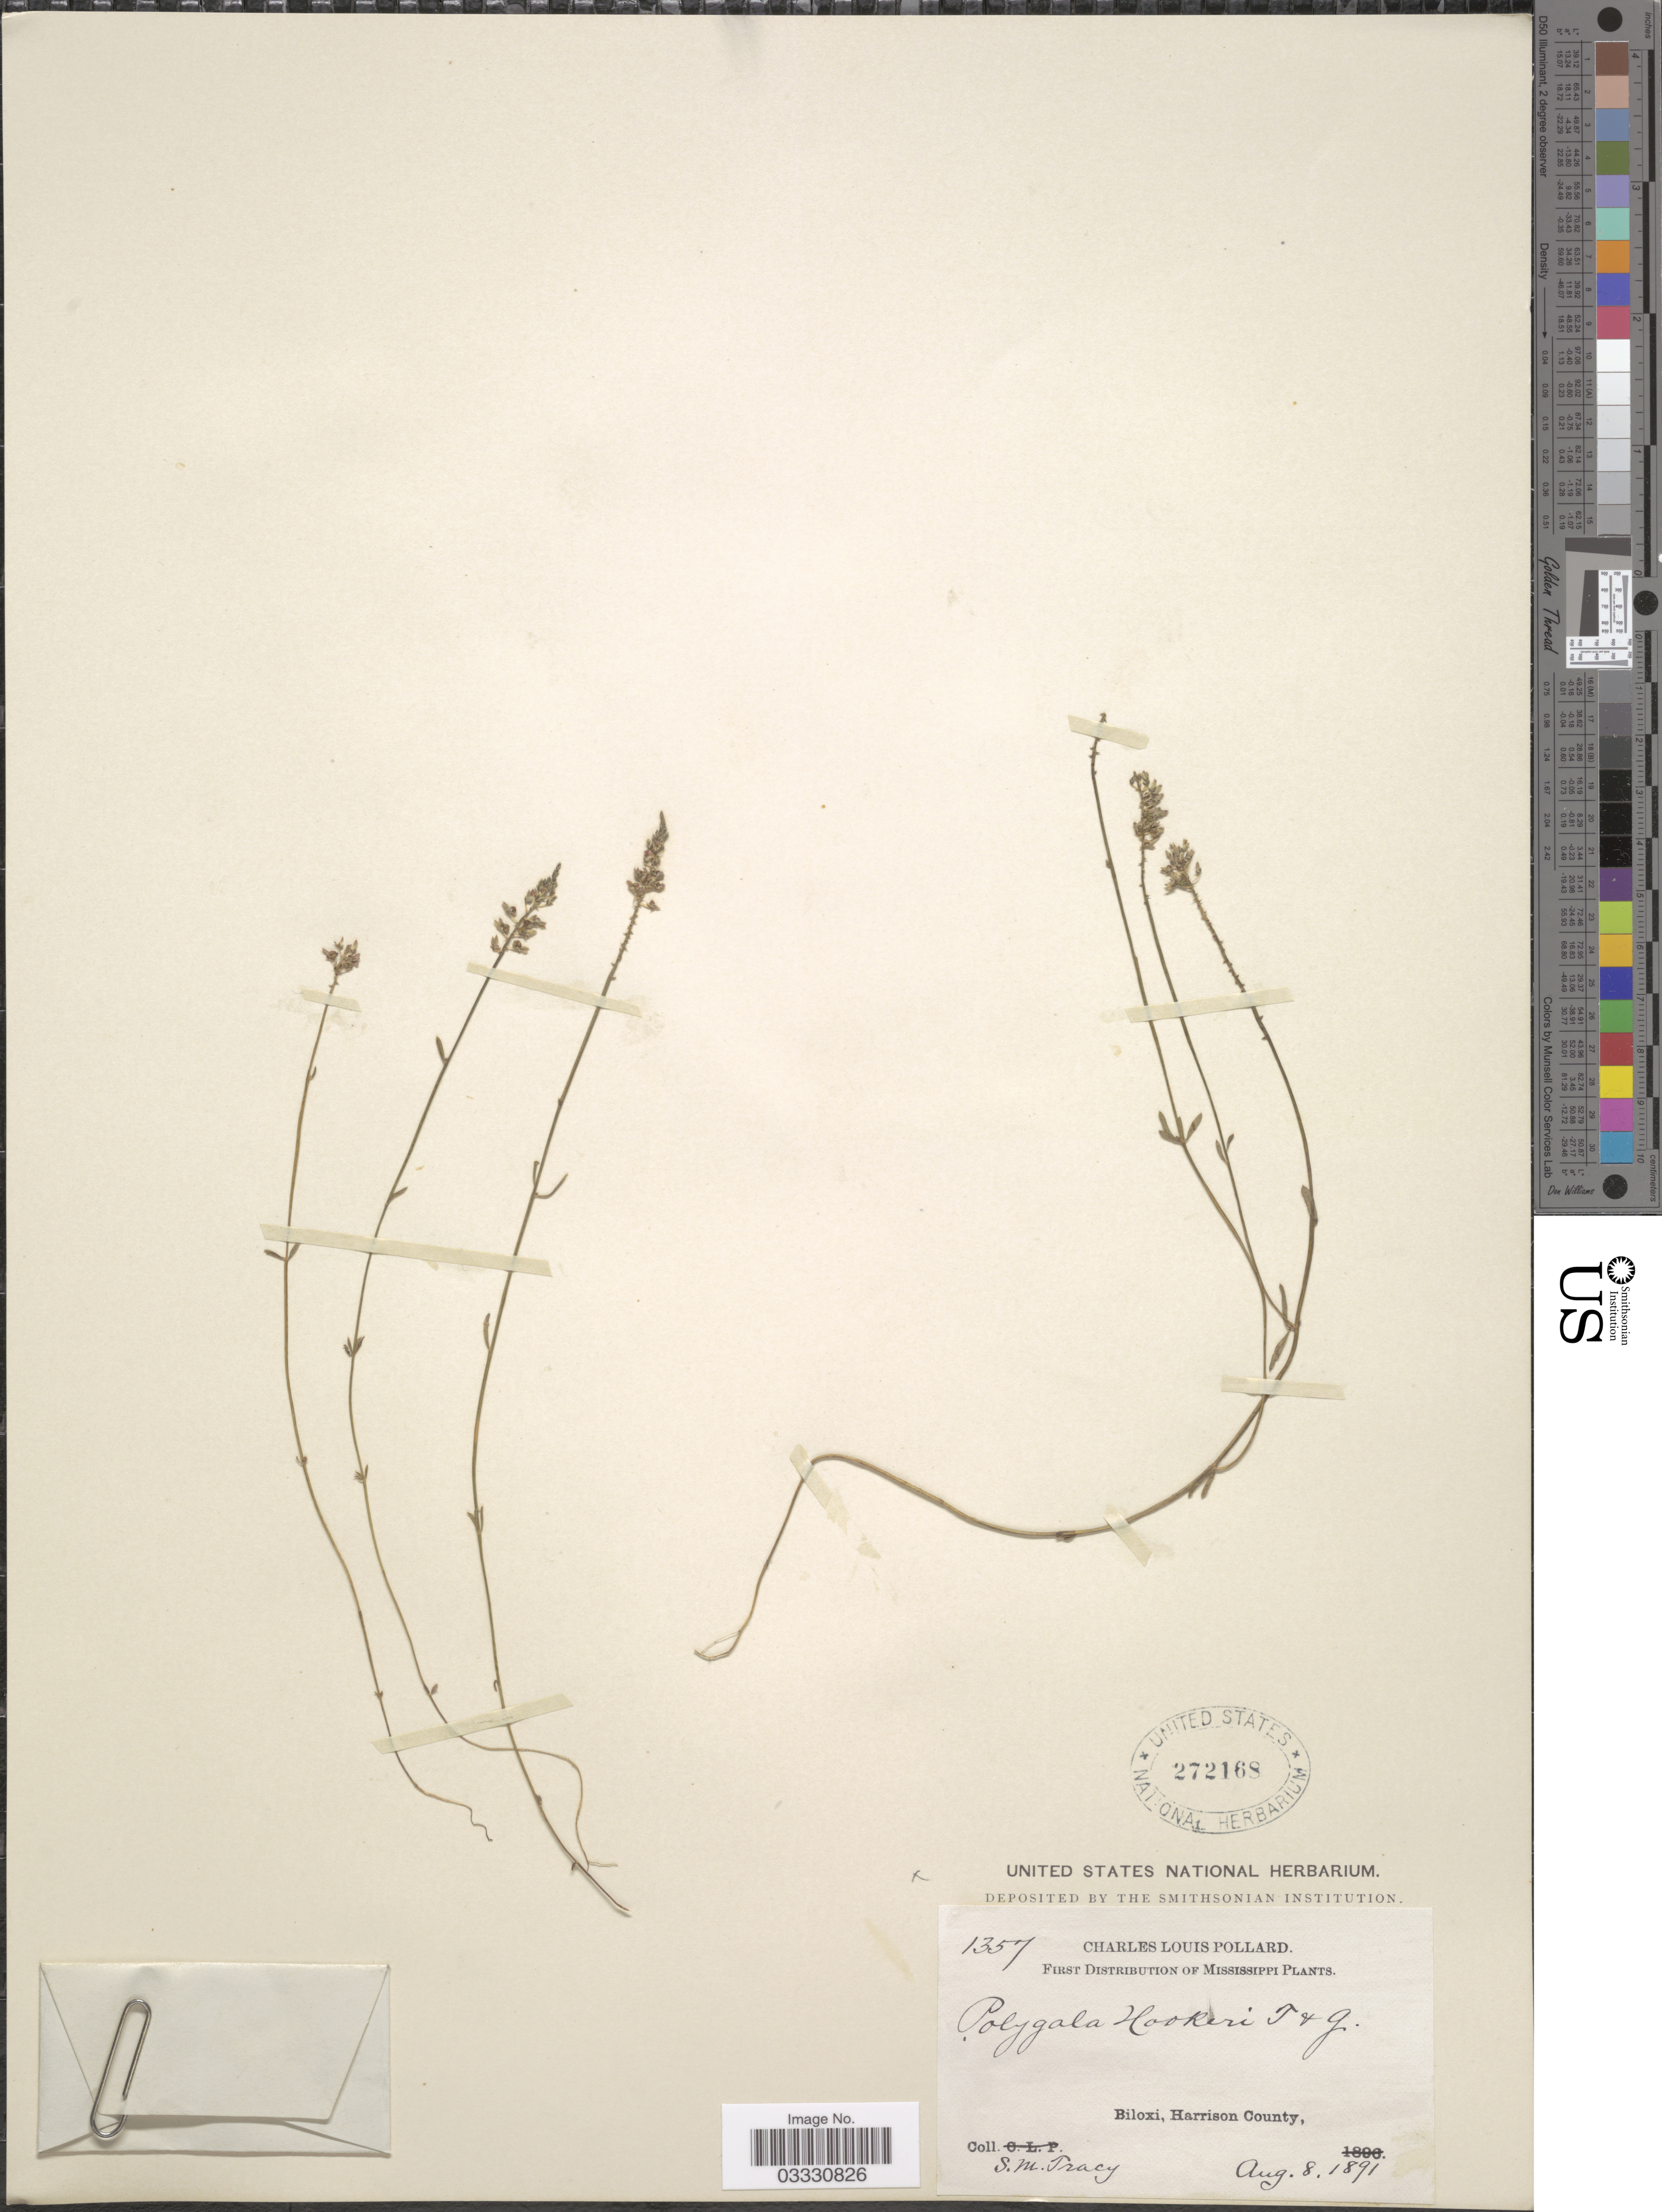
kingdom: Plantae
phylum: Tracheophyta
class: Magnoliopsida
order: Fabales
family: Polygalaceae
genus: Polygala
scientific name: Polygala hookeri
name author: Torr. & A. Gray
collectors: S. M. Tracy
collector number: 1357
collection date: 1891-08-08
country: United States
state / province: Mississippi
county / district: Harrison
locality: Biloxi, Harrison County.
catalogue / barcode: US 272168